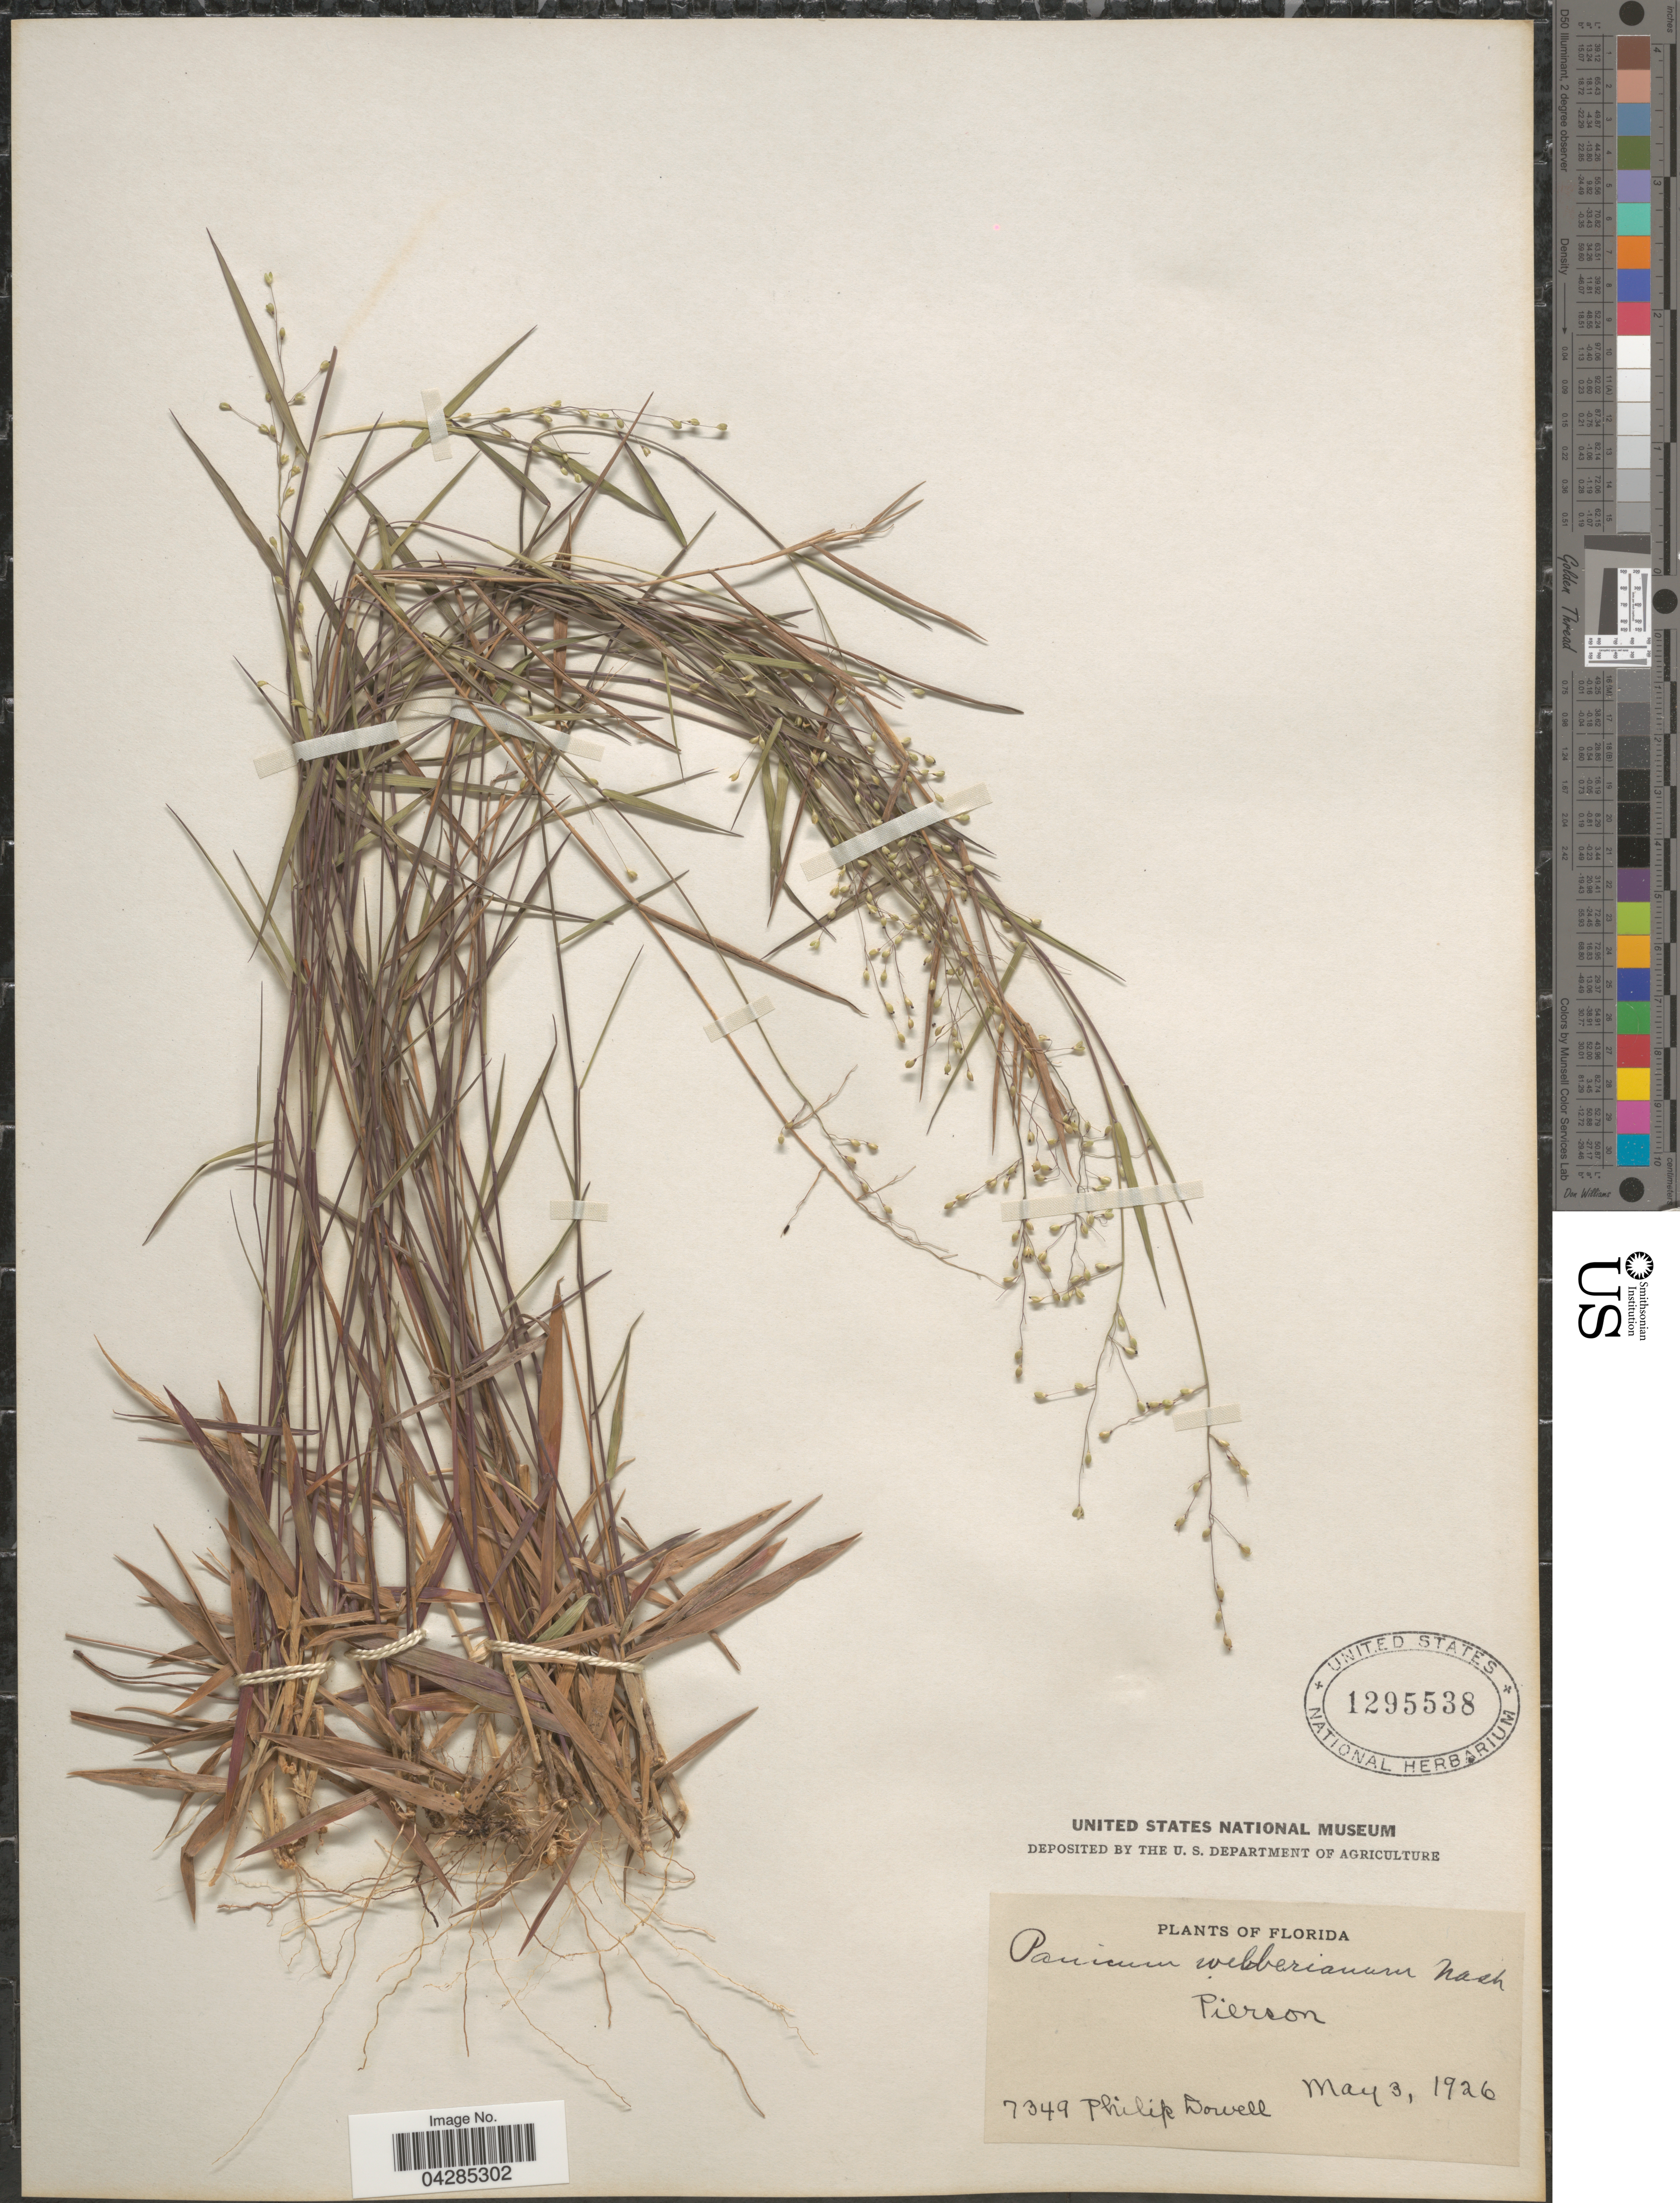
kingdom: Plantae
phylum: Tracheophyta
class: Liliopsida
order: Poales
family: Poaceae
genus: Dichanthelium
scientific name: Dichanthelium portoricense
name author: (Desv. ex Ham.) B.F. Hansen & Wunderlin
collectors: P. Dowell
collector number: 7349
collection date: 1926-05-03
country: United States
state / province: Florida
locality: Pierson.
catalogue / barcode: US 1295538